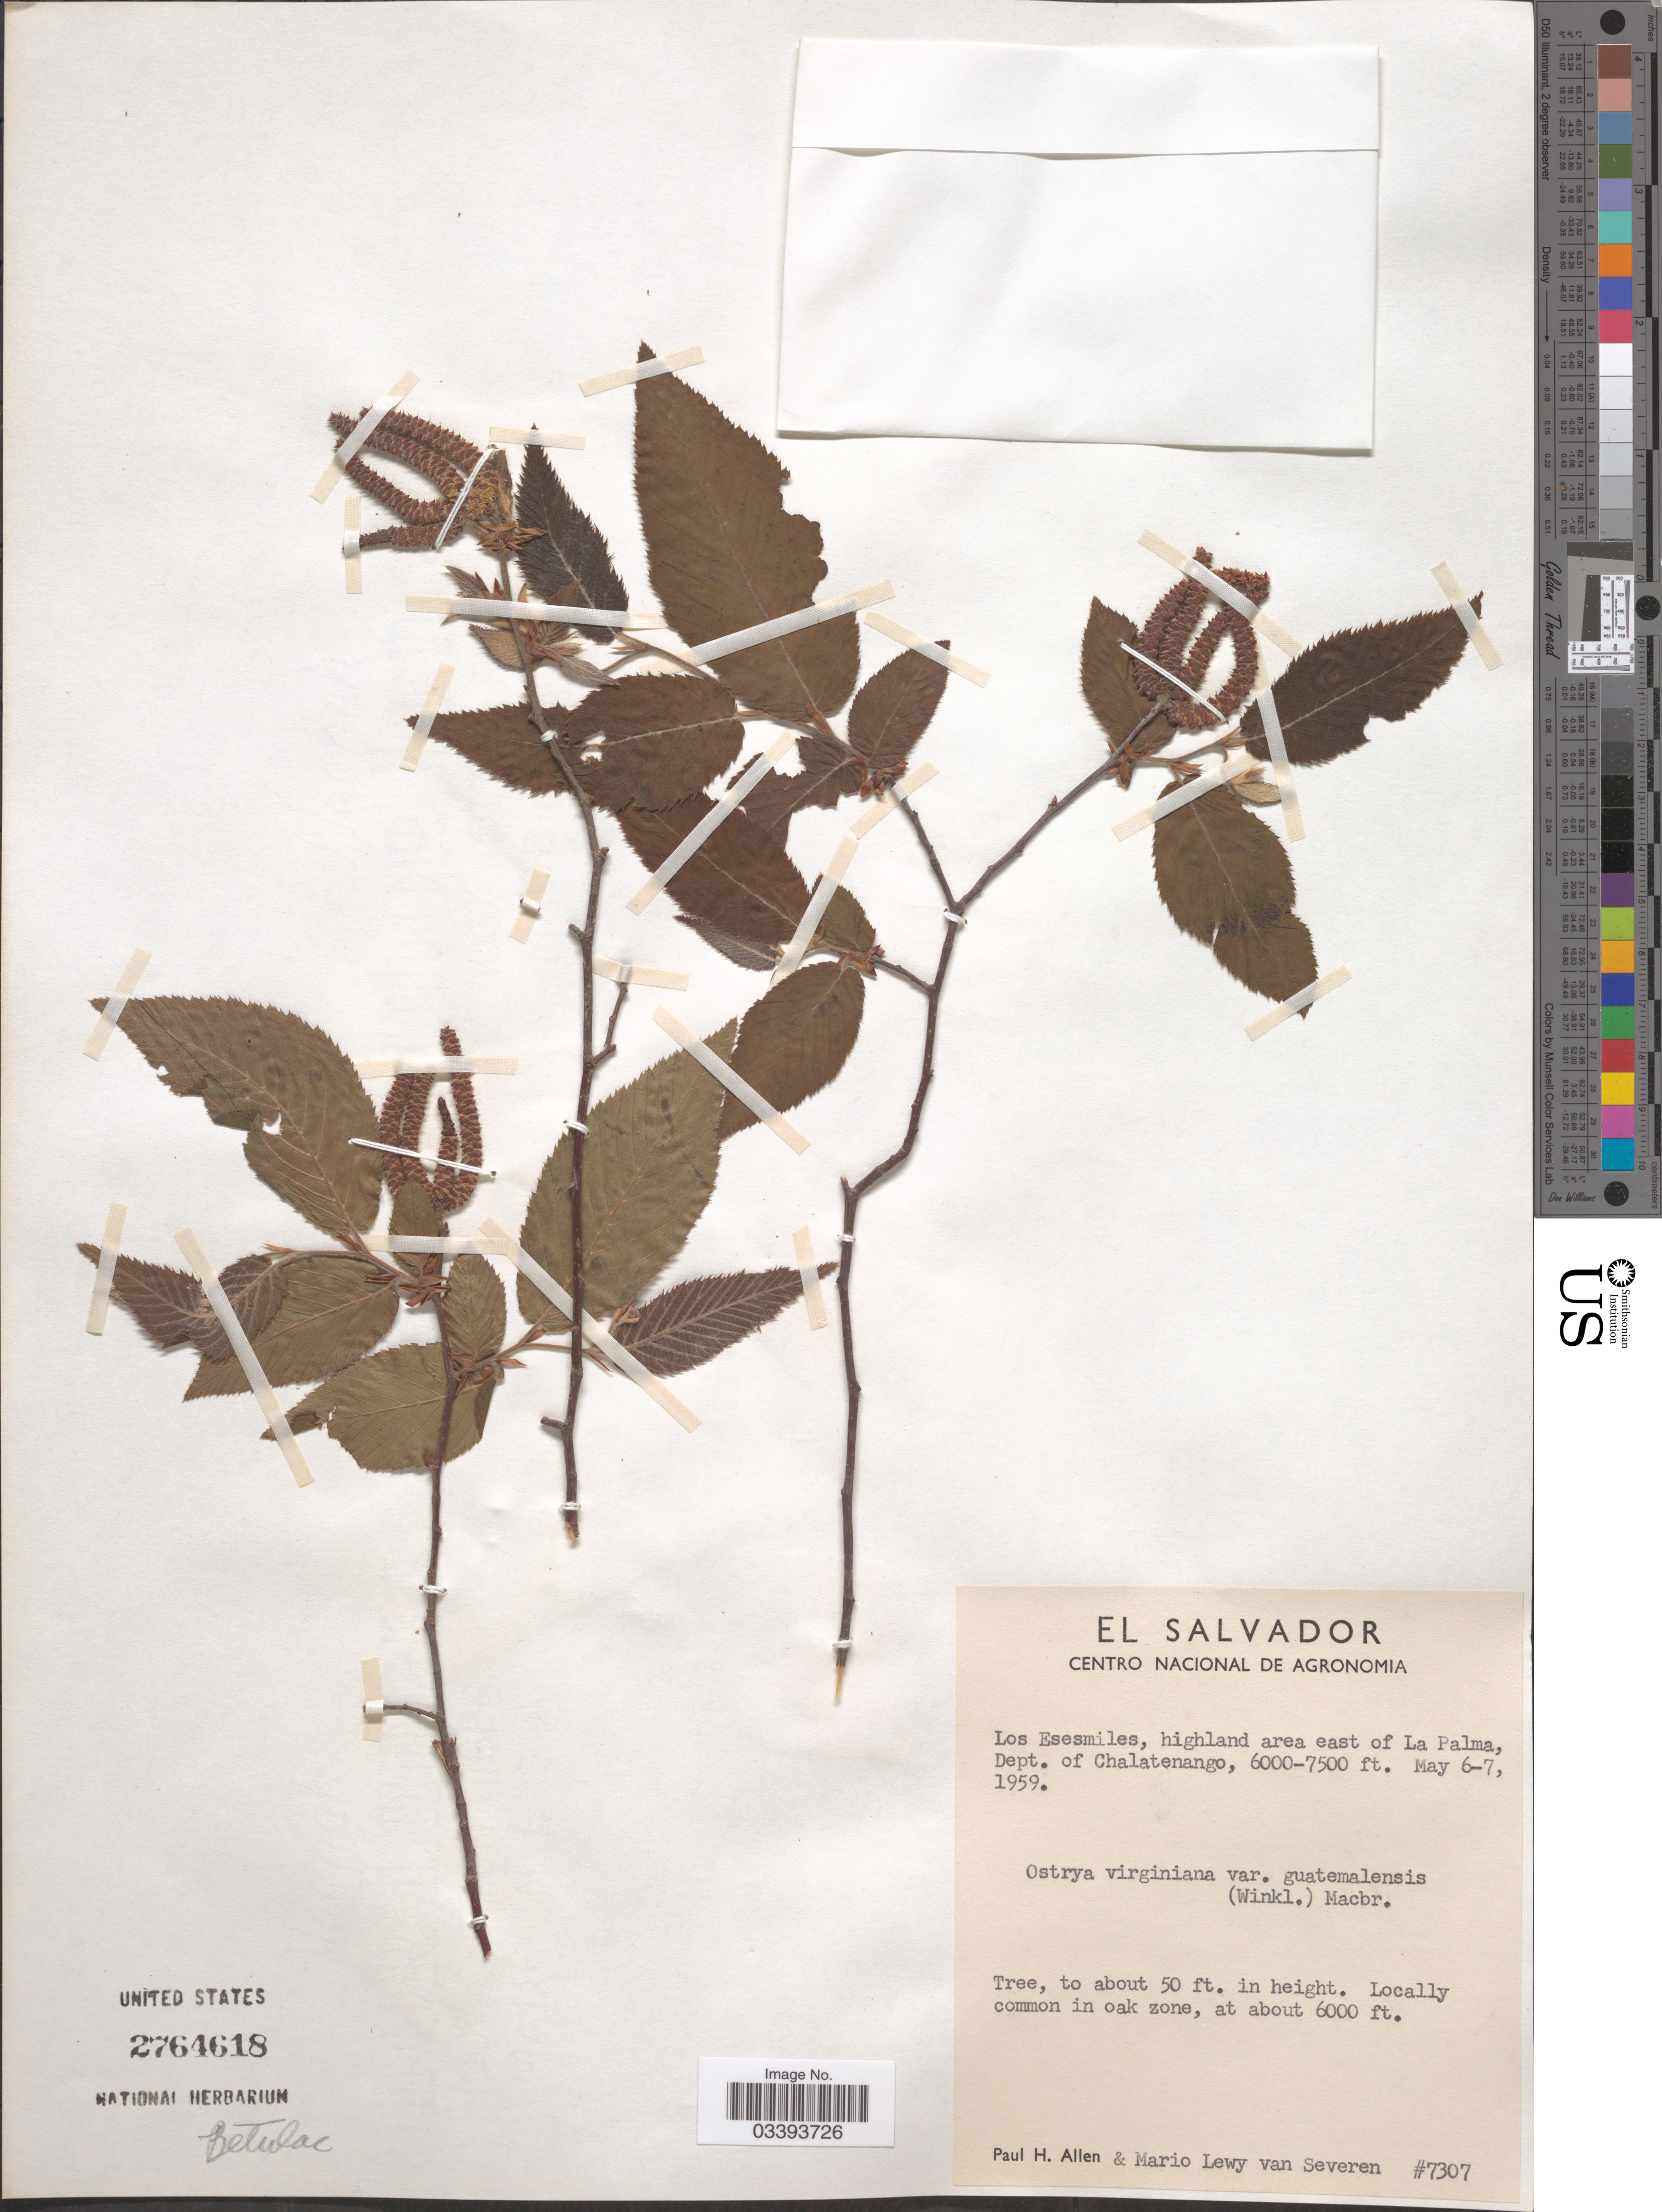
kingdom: Plantae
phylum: Tracheophyta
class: Magnoliopsida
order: Fagales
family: Betulaceae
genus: Ostrya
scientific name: Ostrya virginiana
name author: (Mill.) K. Koch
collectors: P. H. Allen & M. Van Severen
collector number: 7307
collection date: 1959-05-06/1959-05-07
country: El Salvador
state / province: Chalatenango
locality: Los Esesmiles, highland area east of La Palma, Dept. of Chalatenango.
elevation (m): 1829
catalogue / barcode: US 2764618